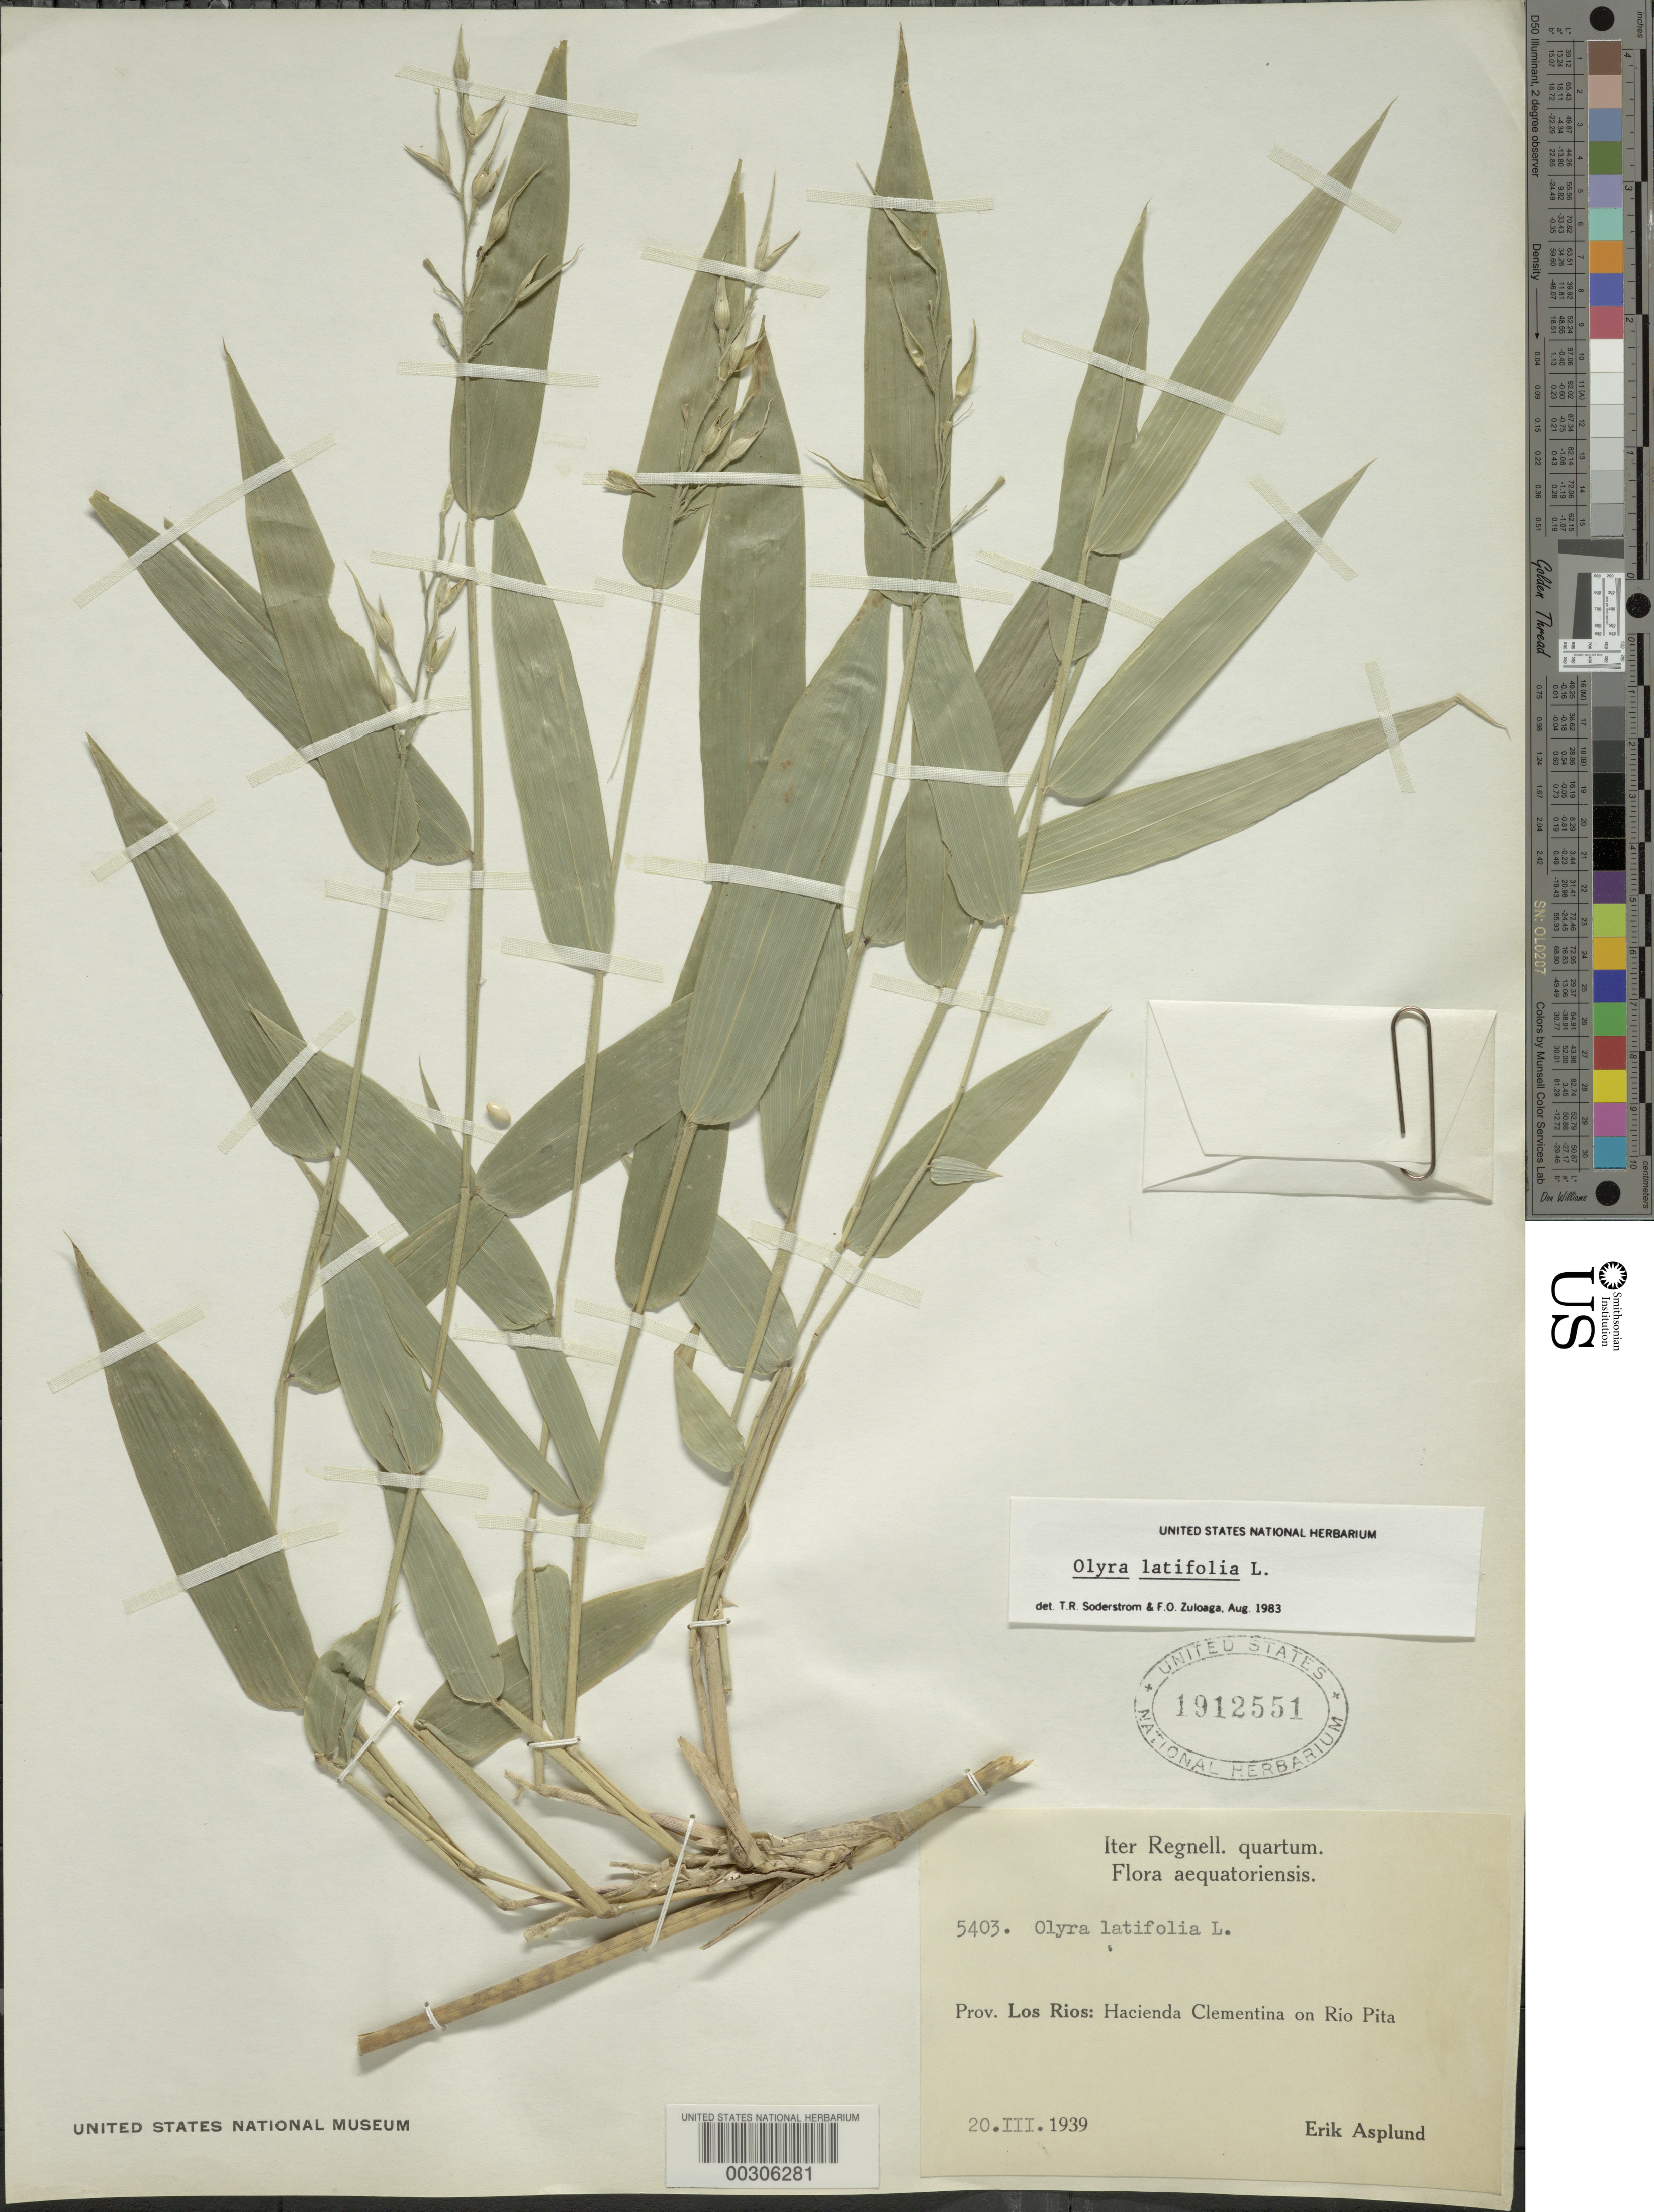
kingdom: Plantae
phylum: Tracheophyta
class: Liliopsida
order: Poales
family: Poaceae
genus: Olyra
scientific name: Olyra latifolia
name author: L.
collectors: E. Asplund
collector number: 5403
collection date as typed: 20 Mar 1939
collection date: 1939-03-20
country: Ecuador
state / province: Los Ríos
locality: Rio pita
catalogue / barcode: US 1912551